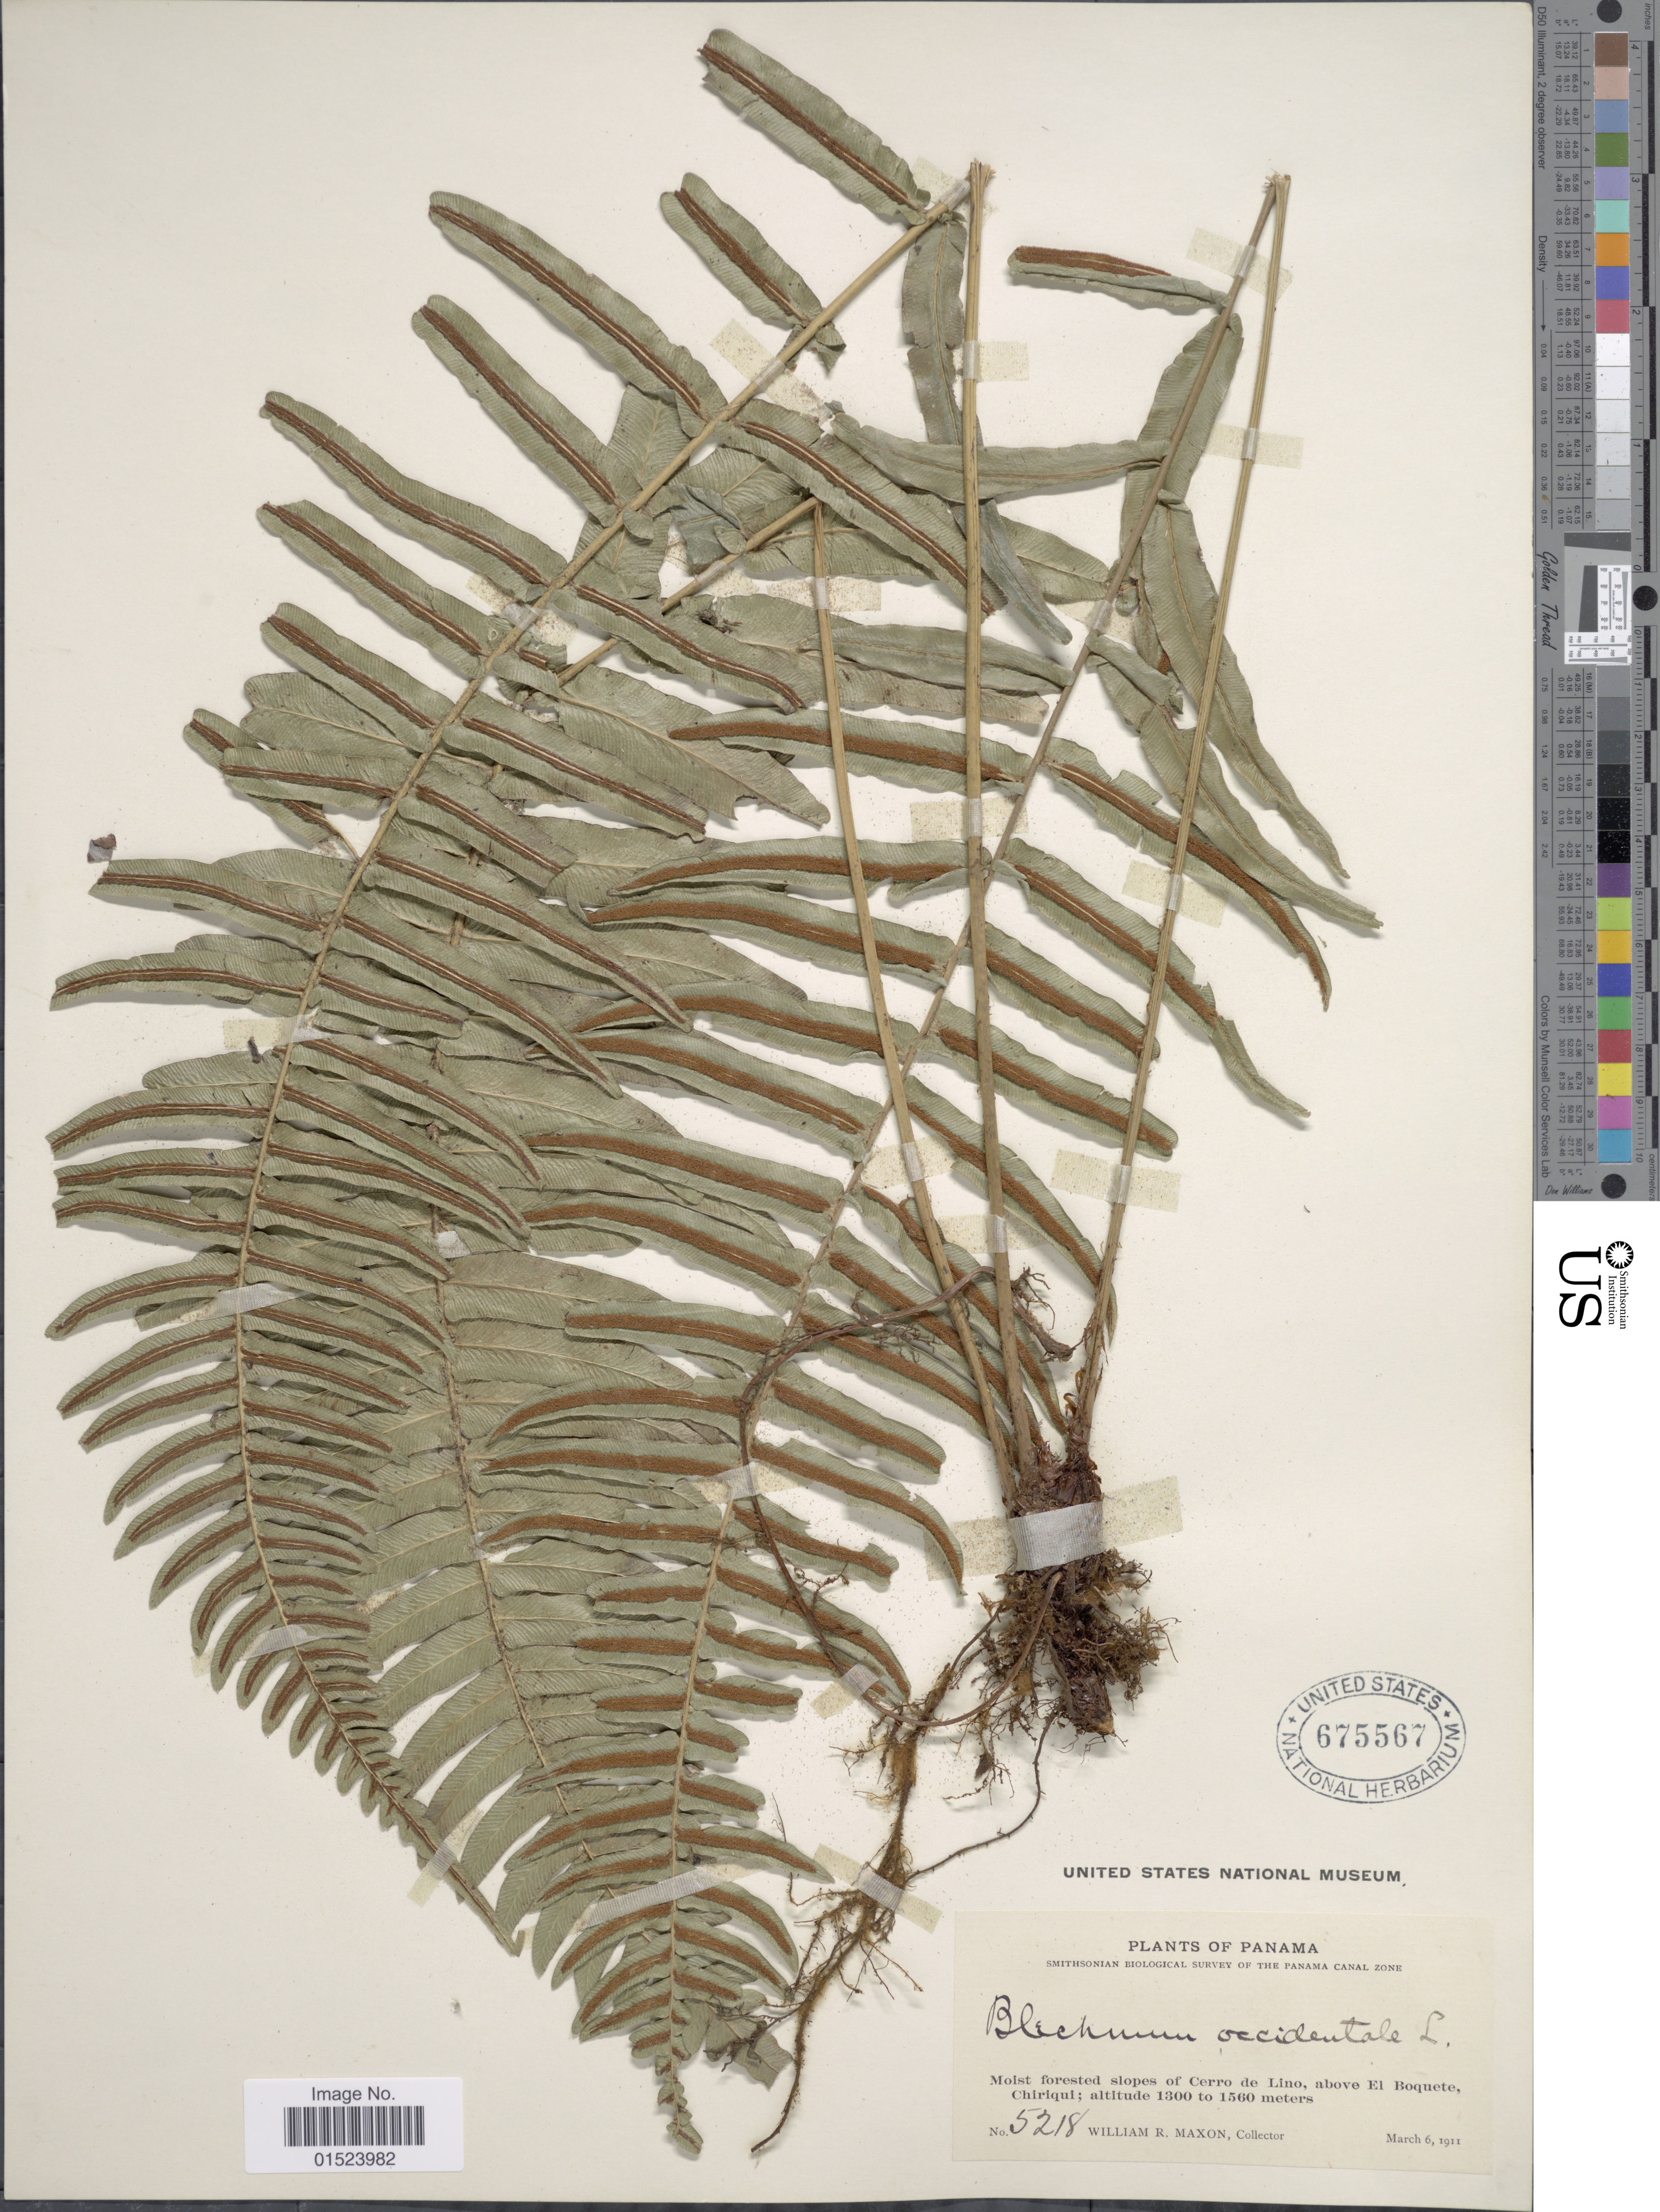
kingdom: Plantae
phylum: Tracheophyta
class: Polypodiopsida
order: Polypodiales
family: Blechnaceae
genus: Blechnum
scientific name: Blechnum glandulosum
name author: Link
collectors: W. R. Maxon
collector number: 5218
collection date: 1911-03-06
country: Panama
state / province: Chiriqui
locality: Moist forested slopes of Cerro de Lino, above El Boquete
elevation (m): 1300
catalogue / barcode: US 675567